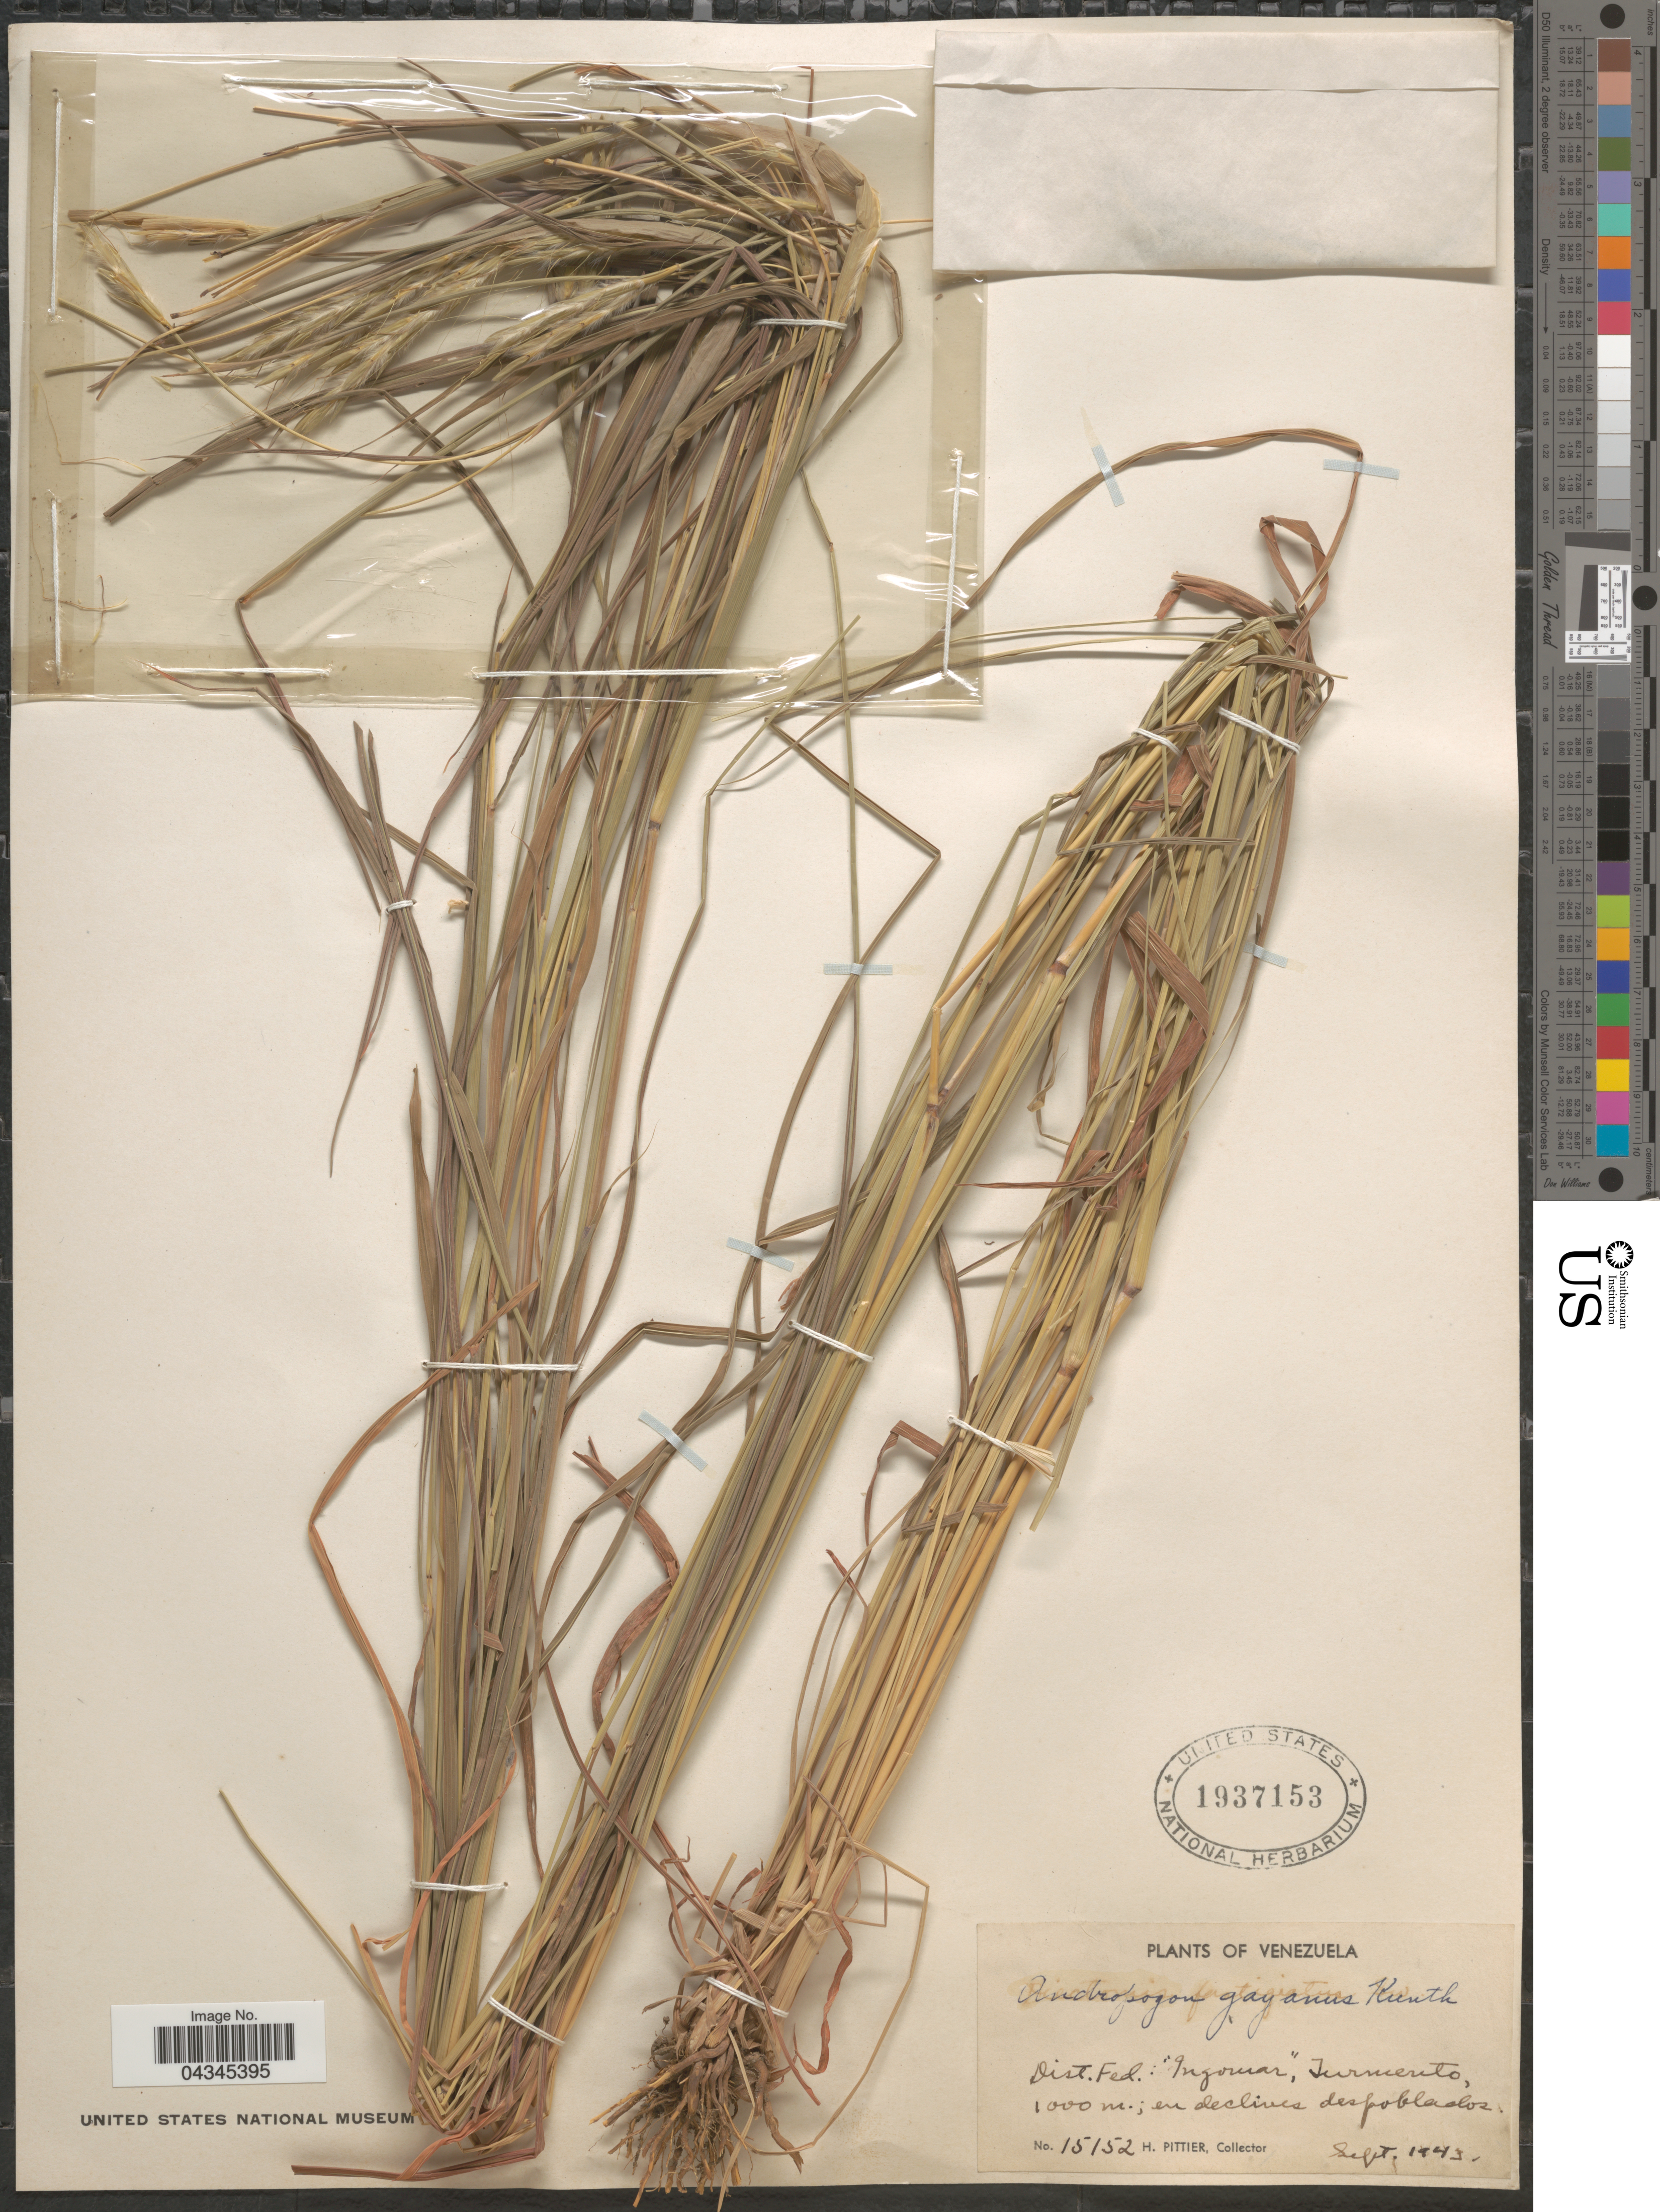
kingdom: Plantae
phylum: Tracheophyta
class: Liliopsida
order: Poales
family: Poaceae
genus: Andropogon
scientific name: Andropogon gayanus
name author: Kunth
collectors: H. F. Pittier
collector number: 15152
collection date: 1943-09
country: Venezuela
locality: Dist. Fed.: "Ingomar", Turmento; en declives despoblados.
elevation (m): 1000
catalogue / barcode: US 1937153